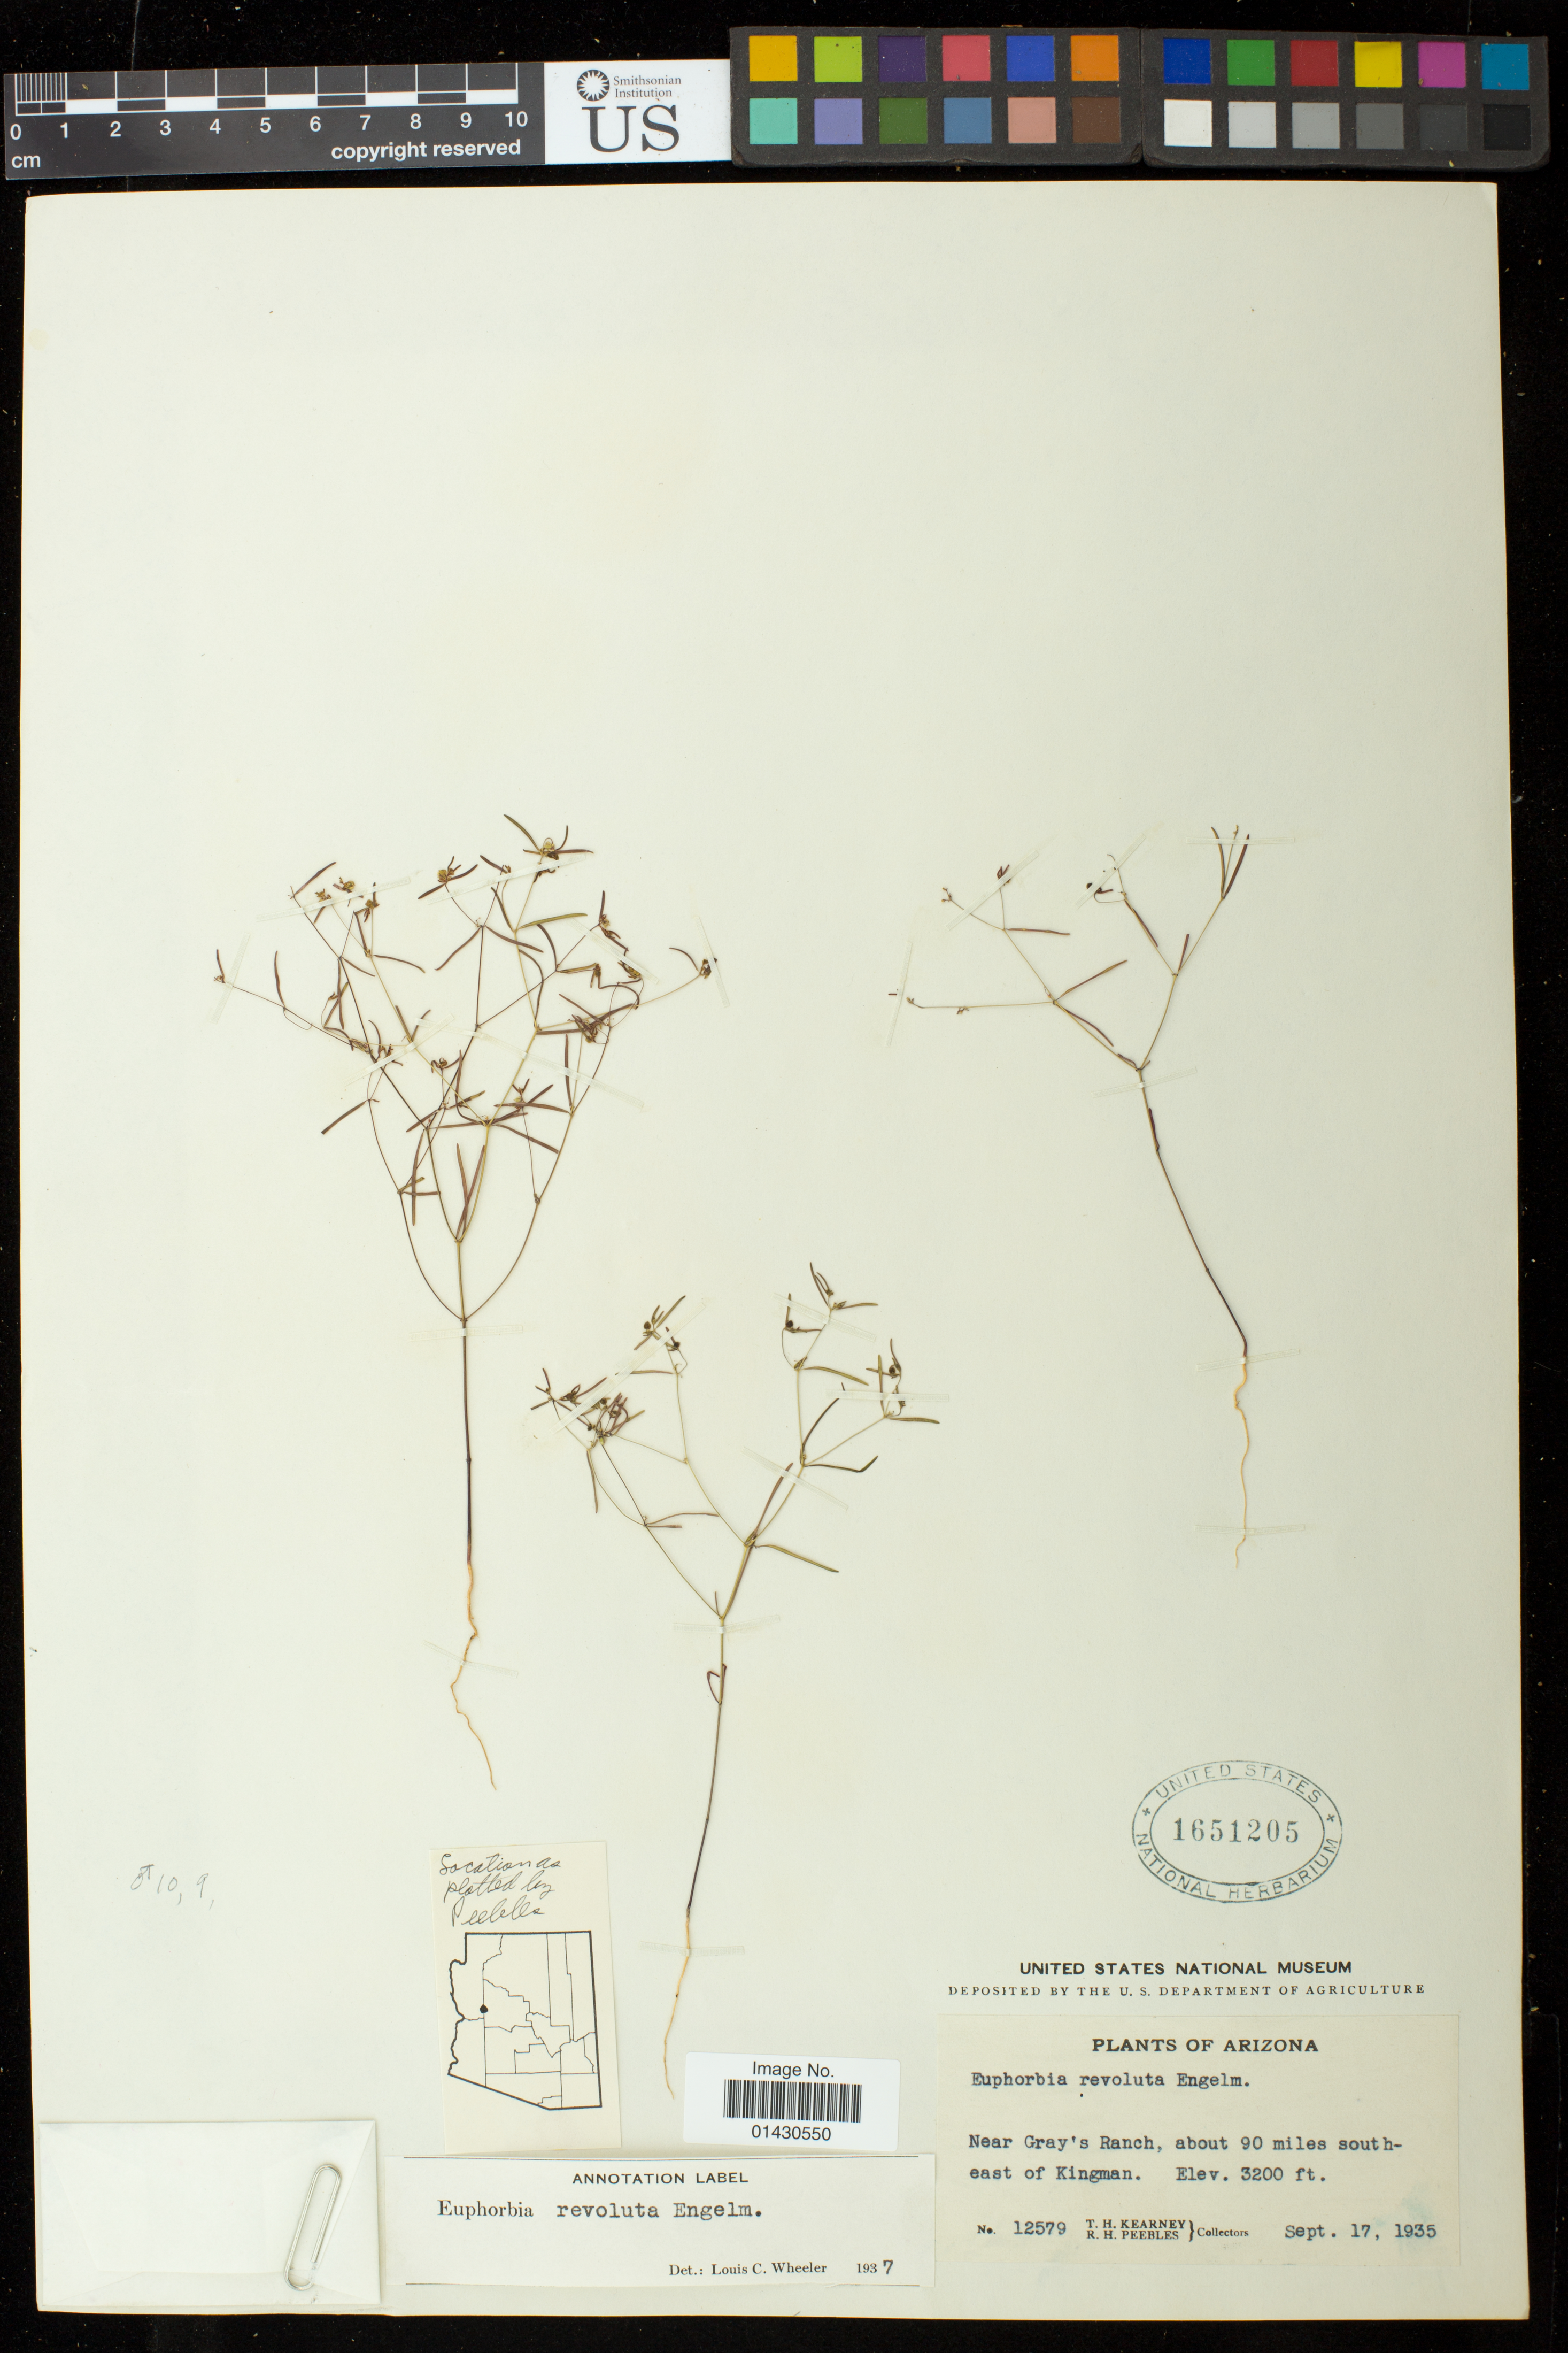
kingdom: Plantae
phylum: Tracheophyta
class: Magnoliopsida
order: Malpighiales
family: Euphorbiaceae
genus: Euphorbia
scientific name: Euphorbia revoluta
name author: Engelm. in Emory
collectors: T. H. Kearney & R. H. Peebles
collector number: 12579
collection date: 1935-09-17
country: United States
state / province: Arizona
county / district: Mohave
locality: Near Gray's Ranch, about 90 miles southeast of Kingman.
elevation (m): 975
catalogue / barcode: US 1651205